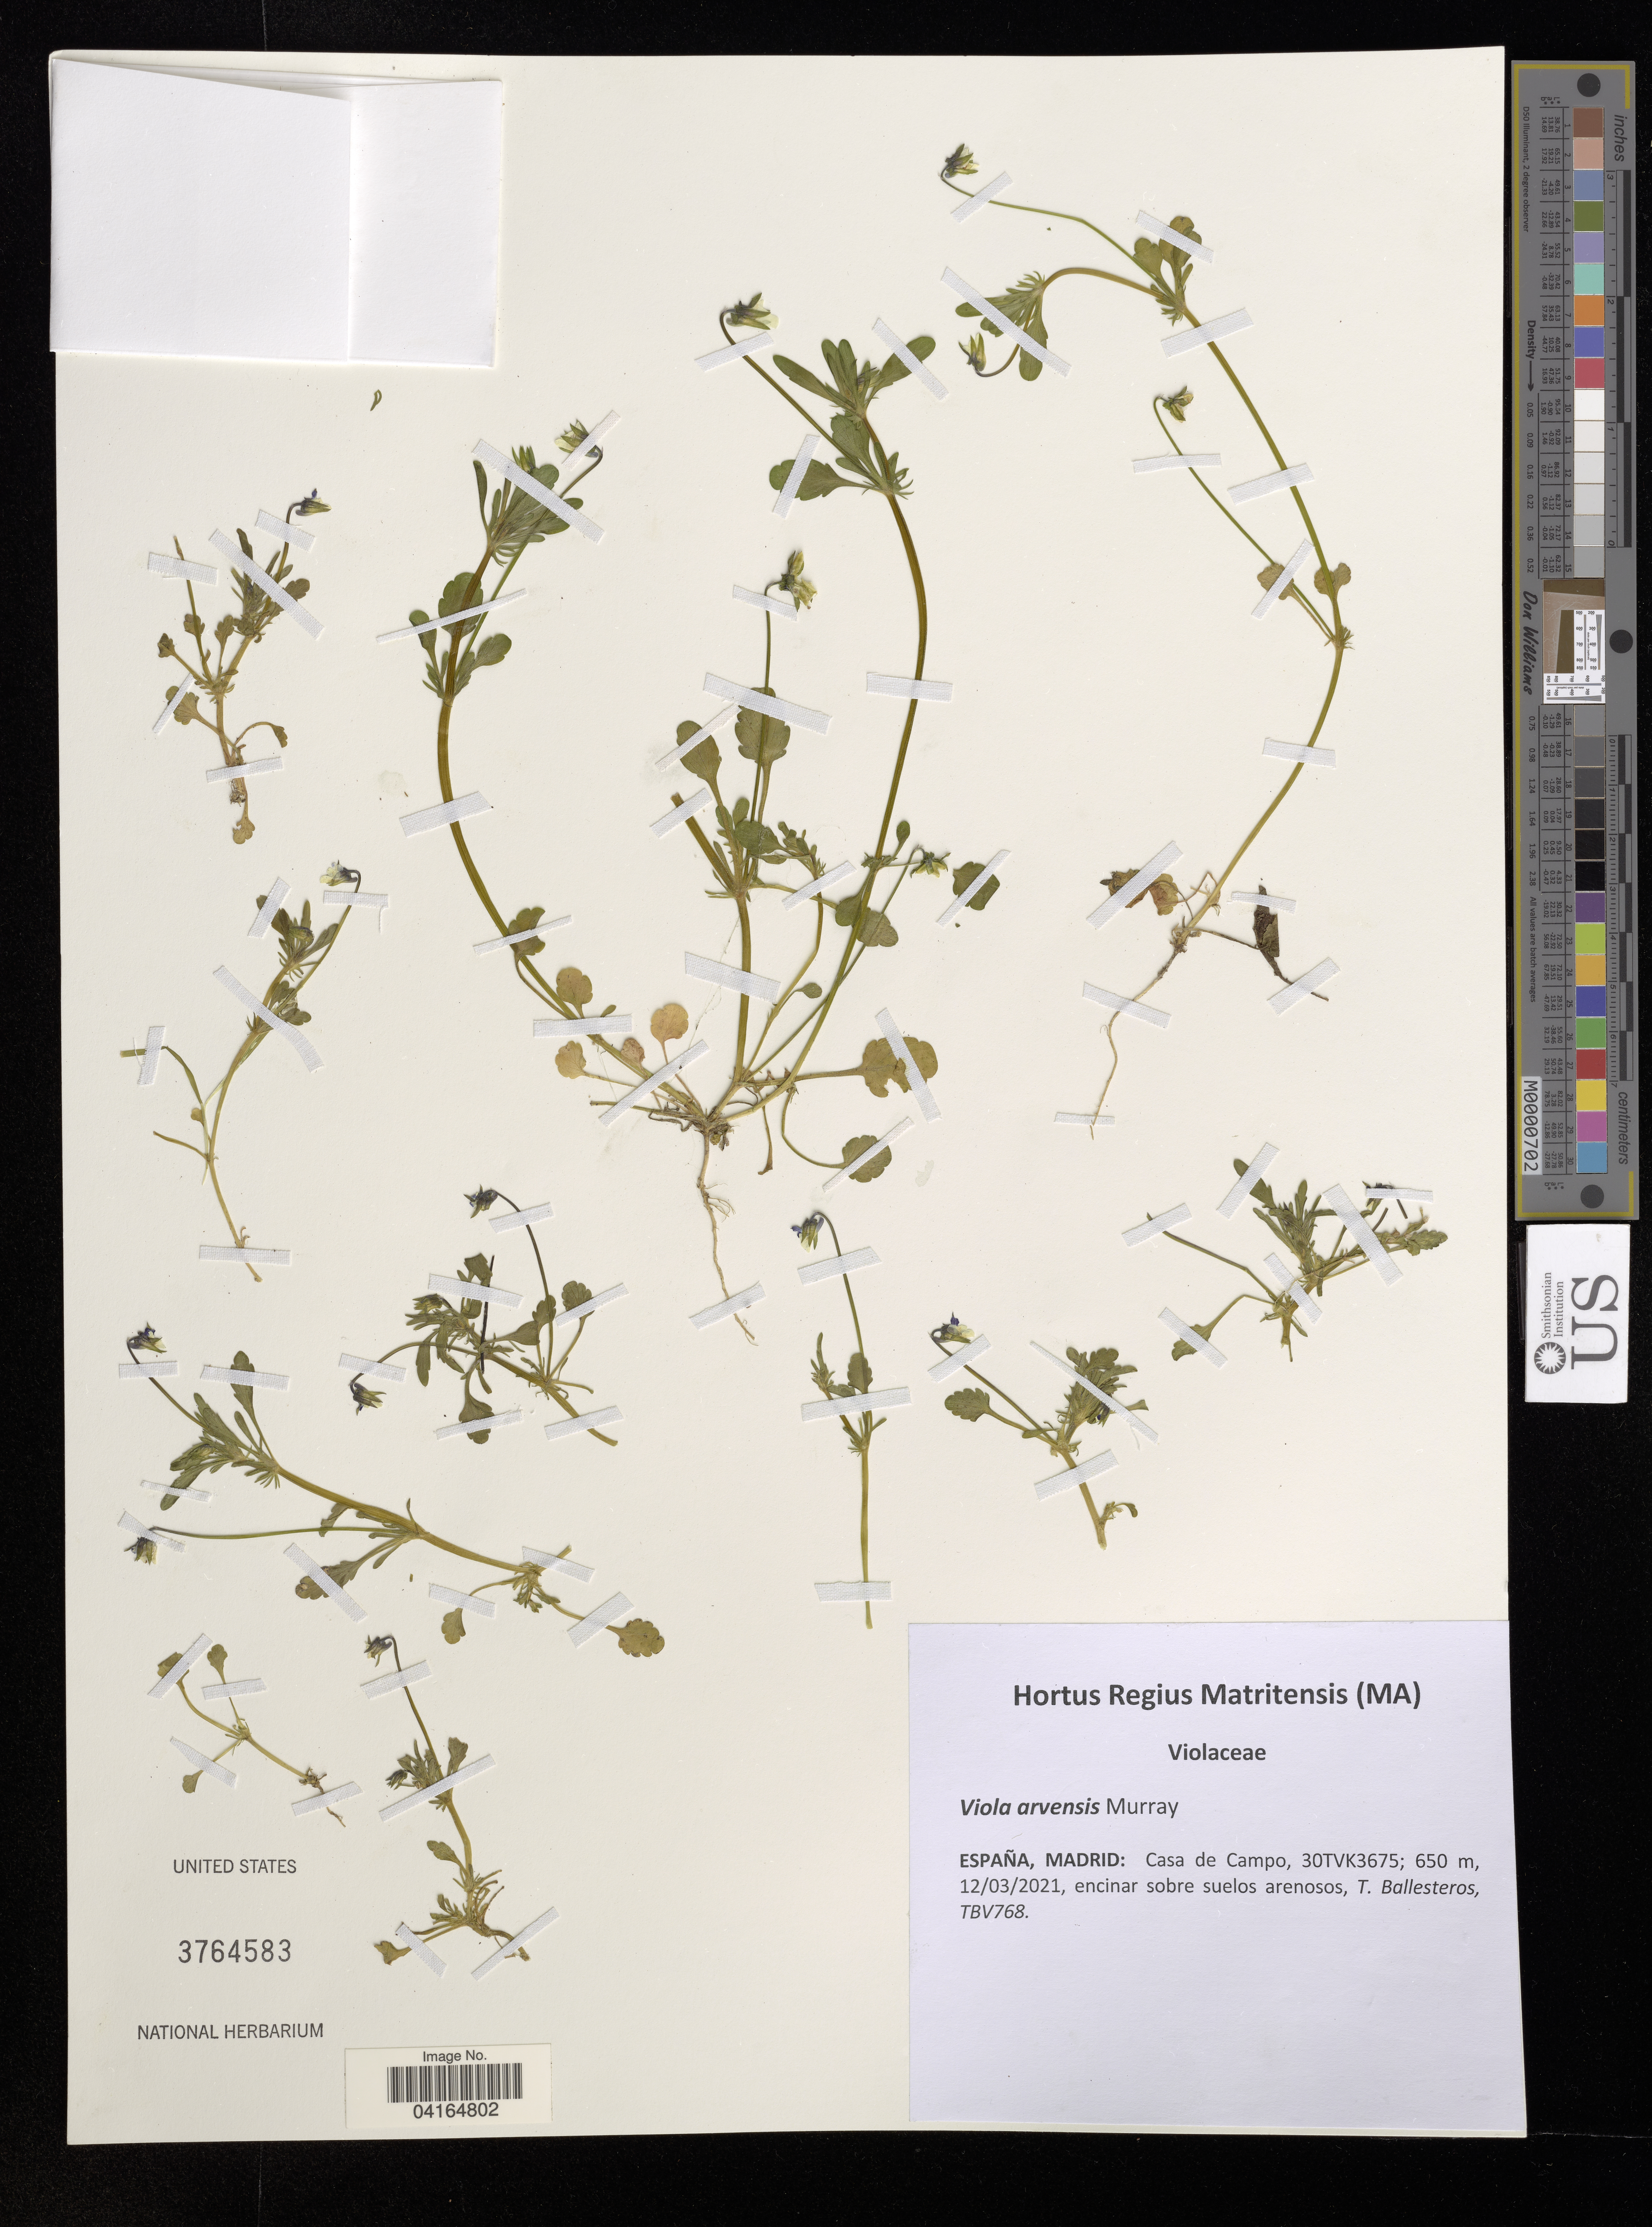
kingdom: Plantae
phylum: Tracheophyta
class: Magnoliopsida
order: Malpighiales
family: Violaceae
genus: Viola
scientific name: Viola arvensis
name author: Murray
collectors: T. Ballesteros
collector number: TBV768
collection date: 2021-03-12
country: Spain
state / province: Madrid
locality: Casa de Campo, 30TVK3675.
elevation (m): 650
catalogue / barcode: US 3764583